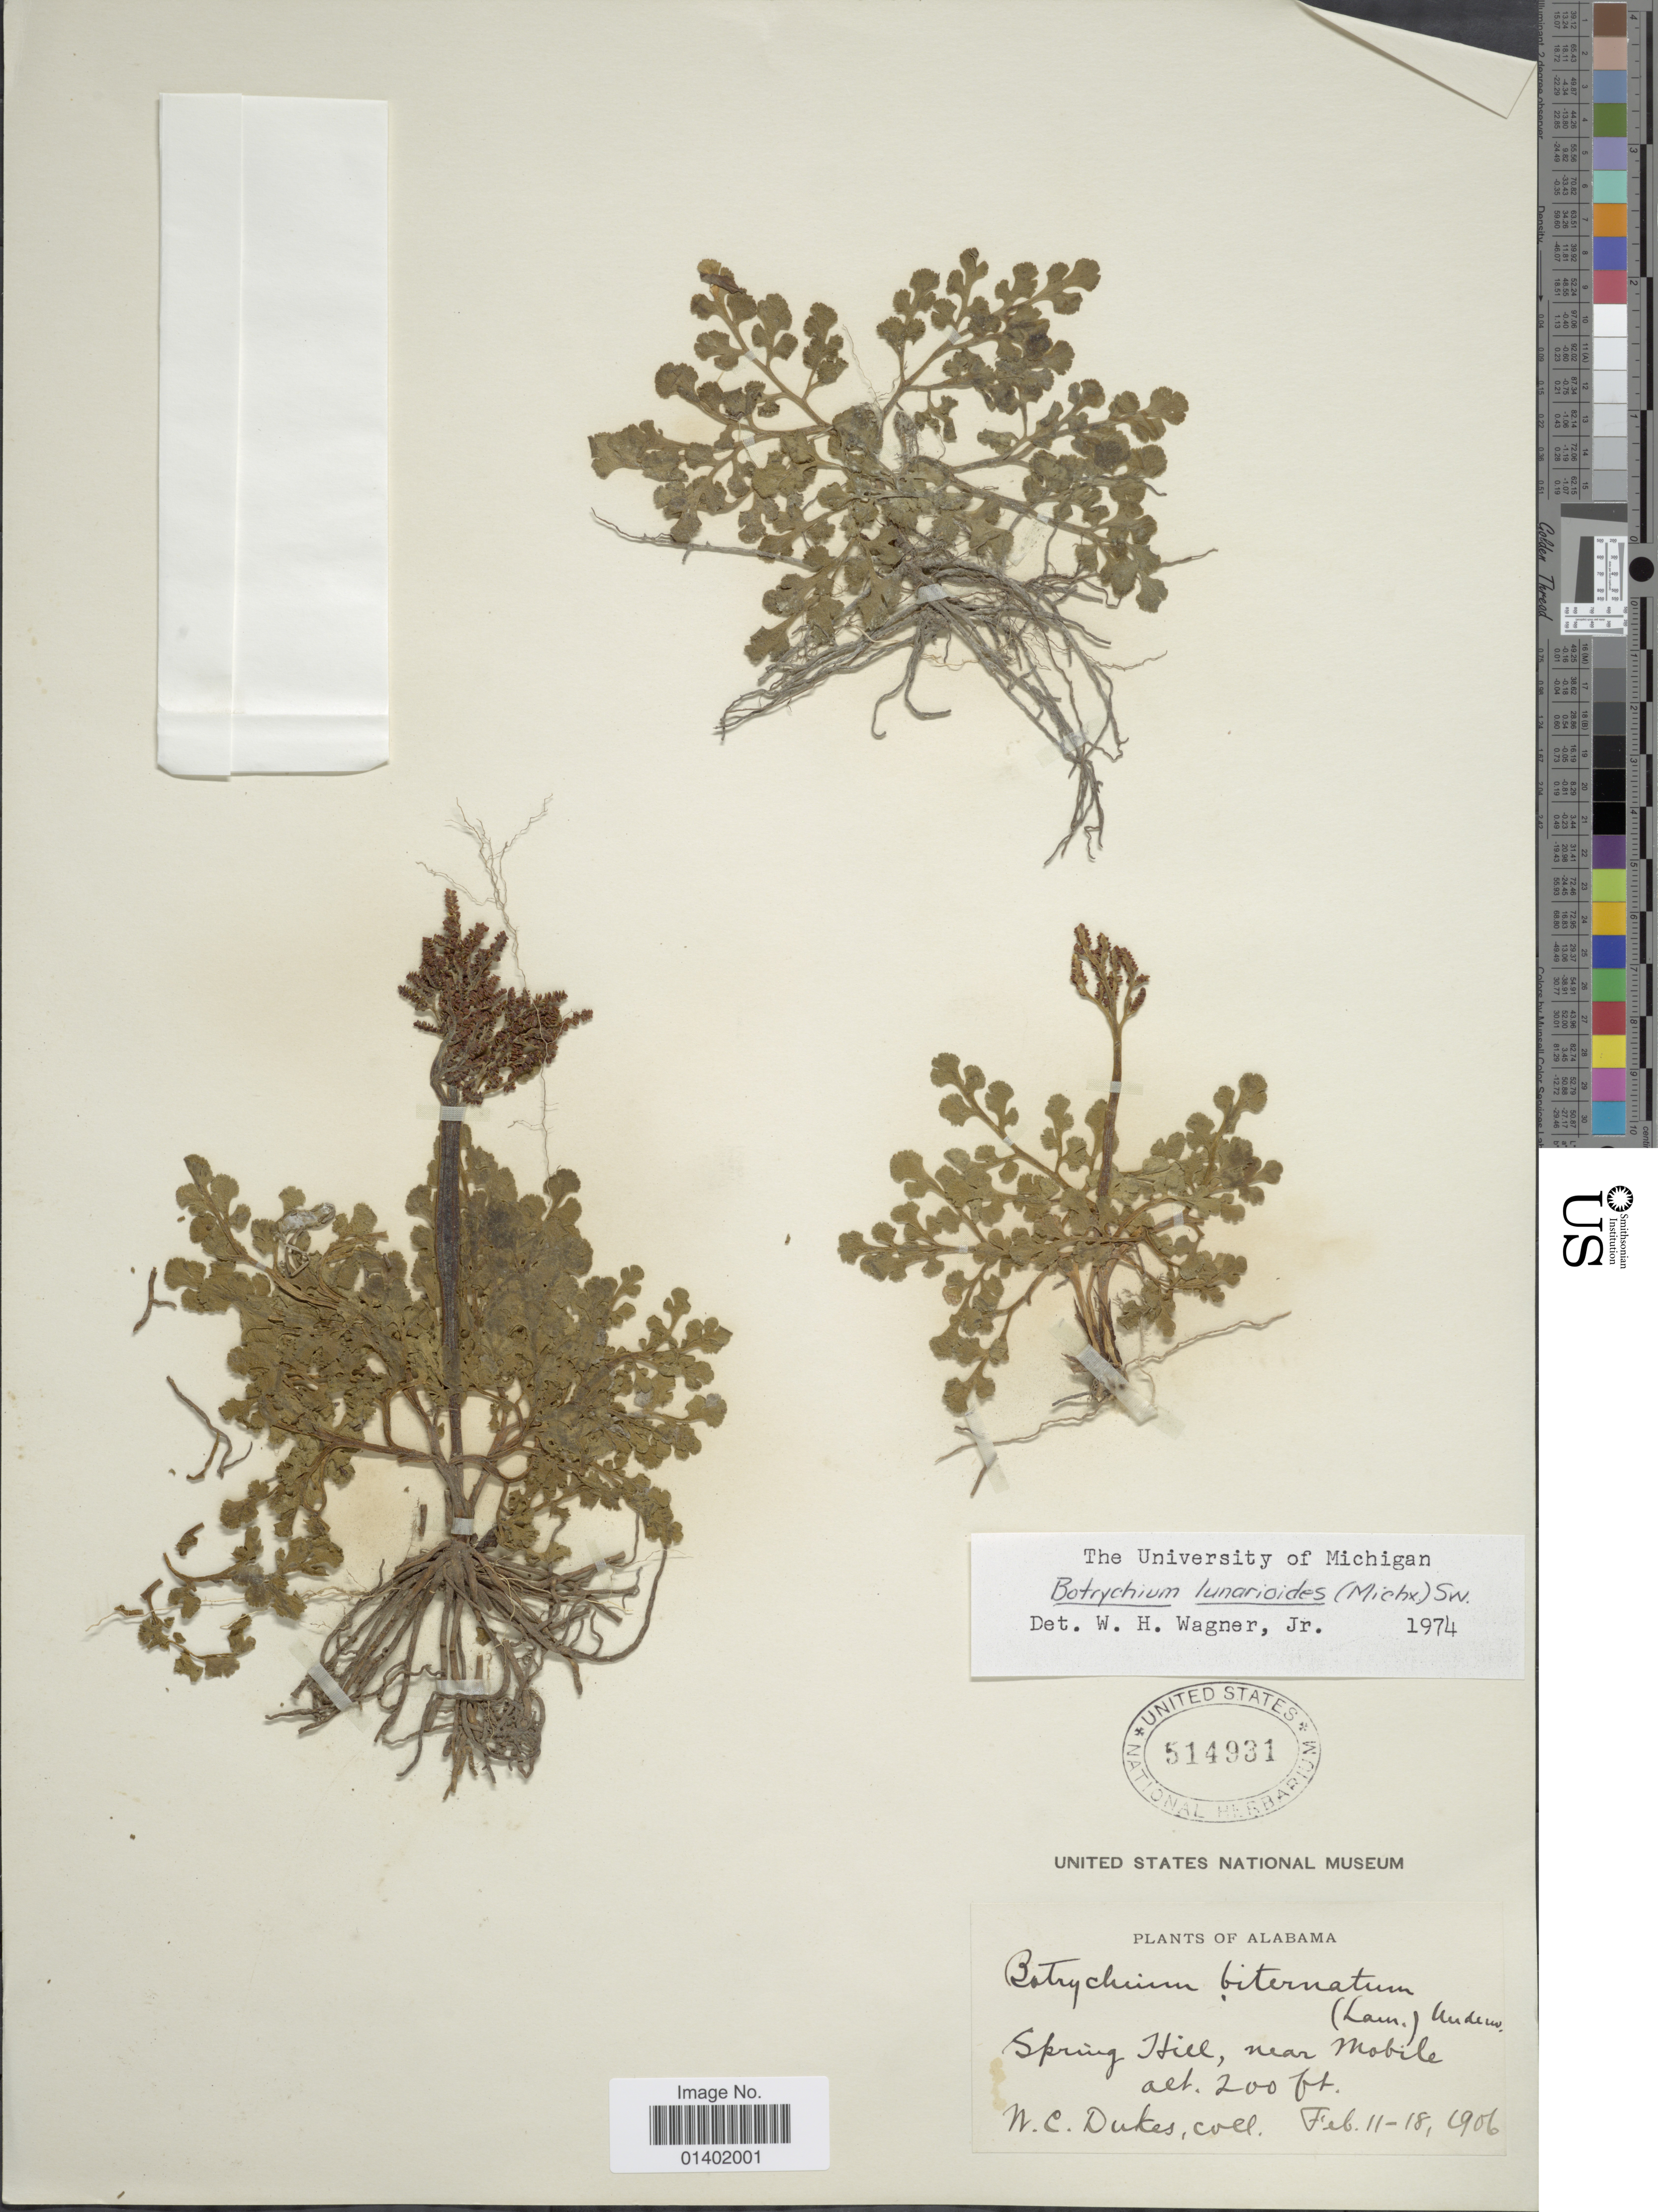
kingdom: Plantae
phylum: Tracheophyta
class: Polypodiopsida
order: Ophioglossales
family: Ophioglossaceae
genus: Botrychium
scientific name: Botrychium lunarioides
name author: (Michaux) Sw.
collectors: W. C. Dukes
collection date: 1906-02-11/1906-02-18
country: United States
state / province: Alabama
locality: Spring Hill, near Mobile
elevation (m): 61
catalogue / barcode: US 514931